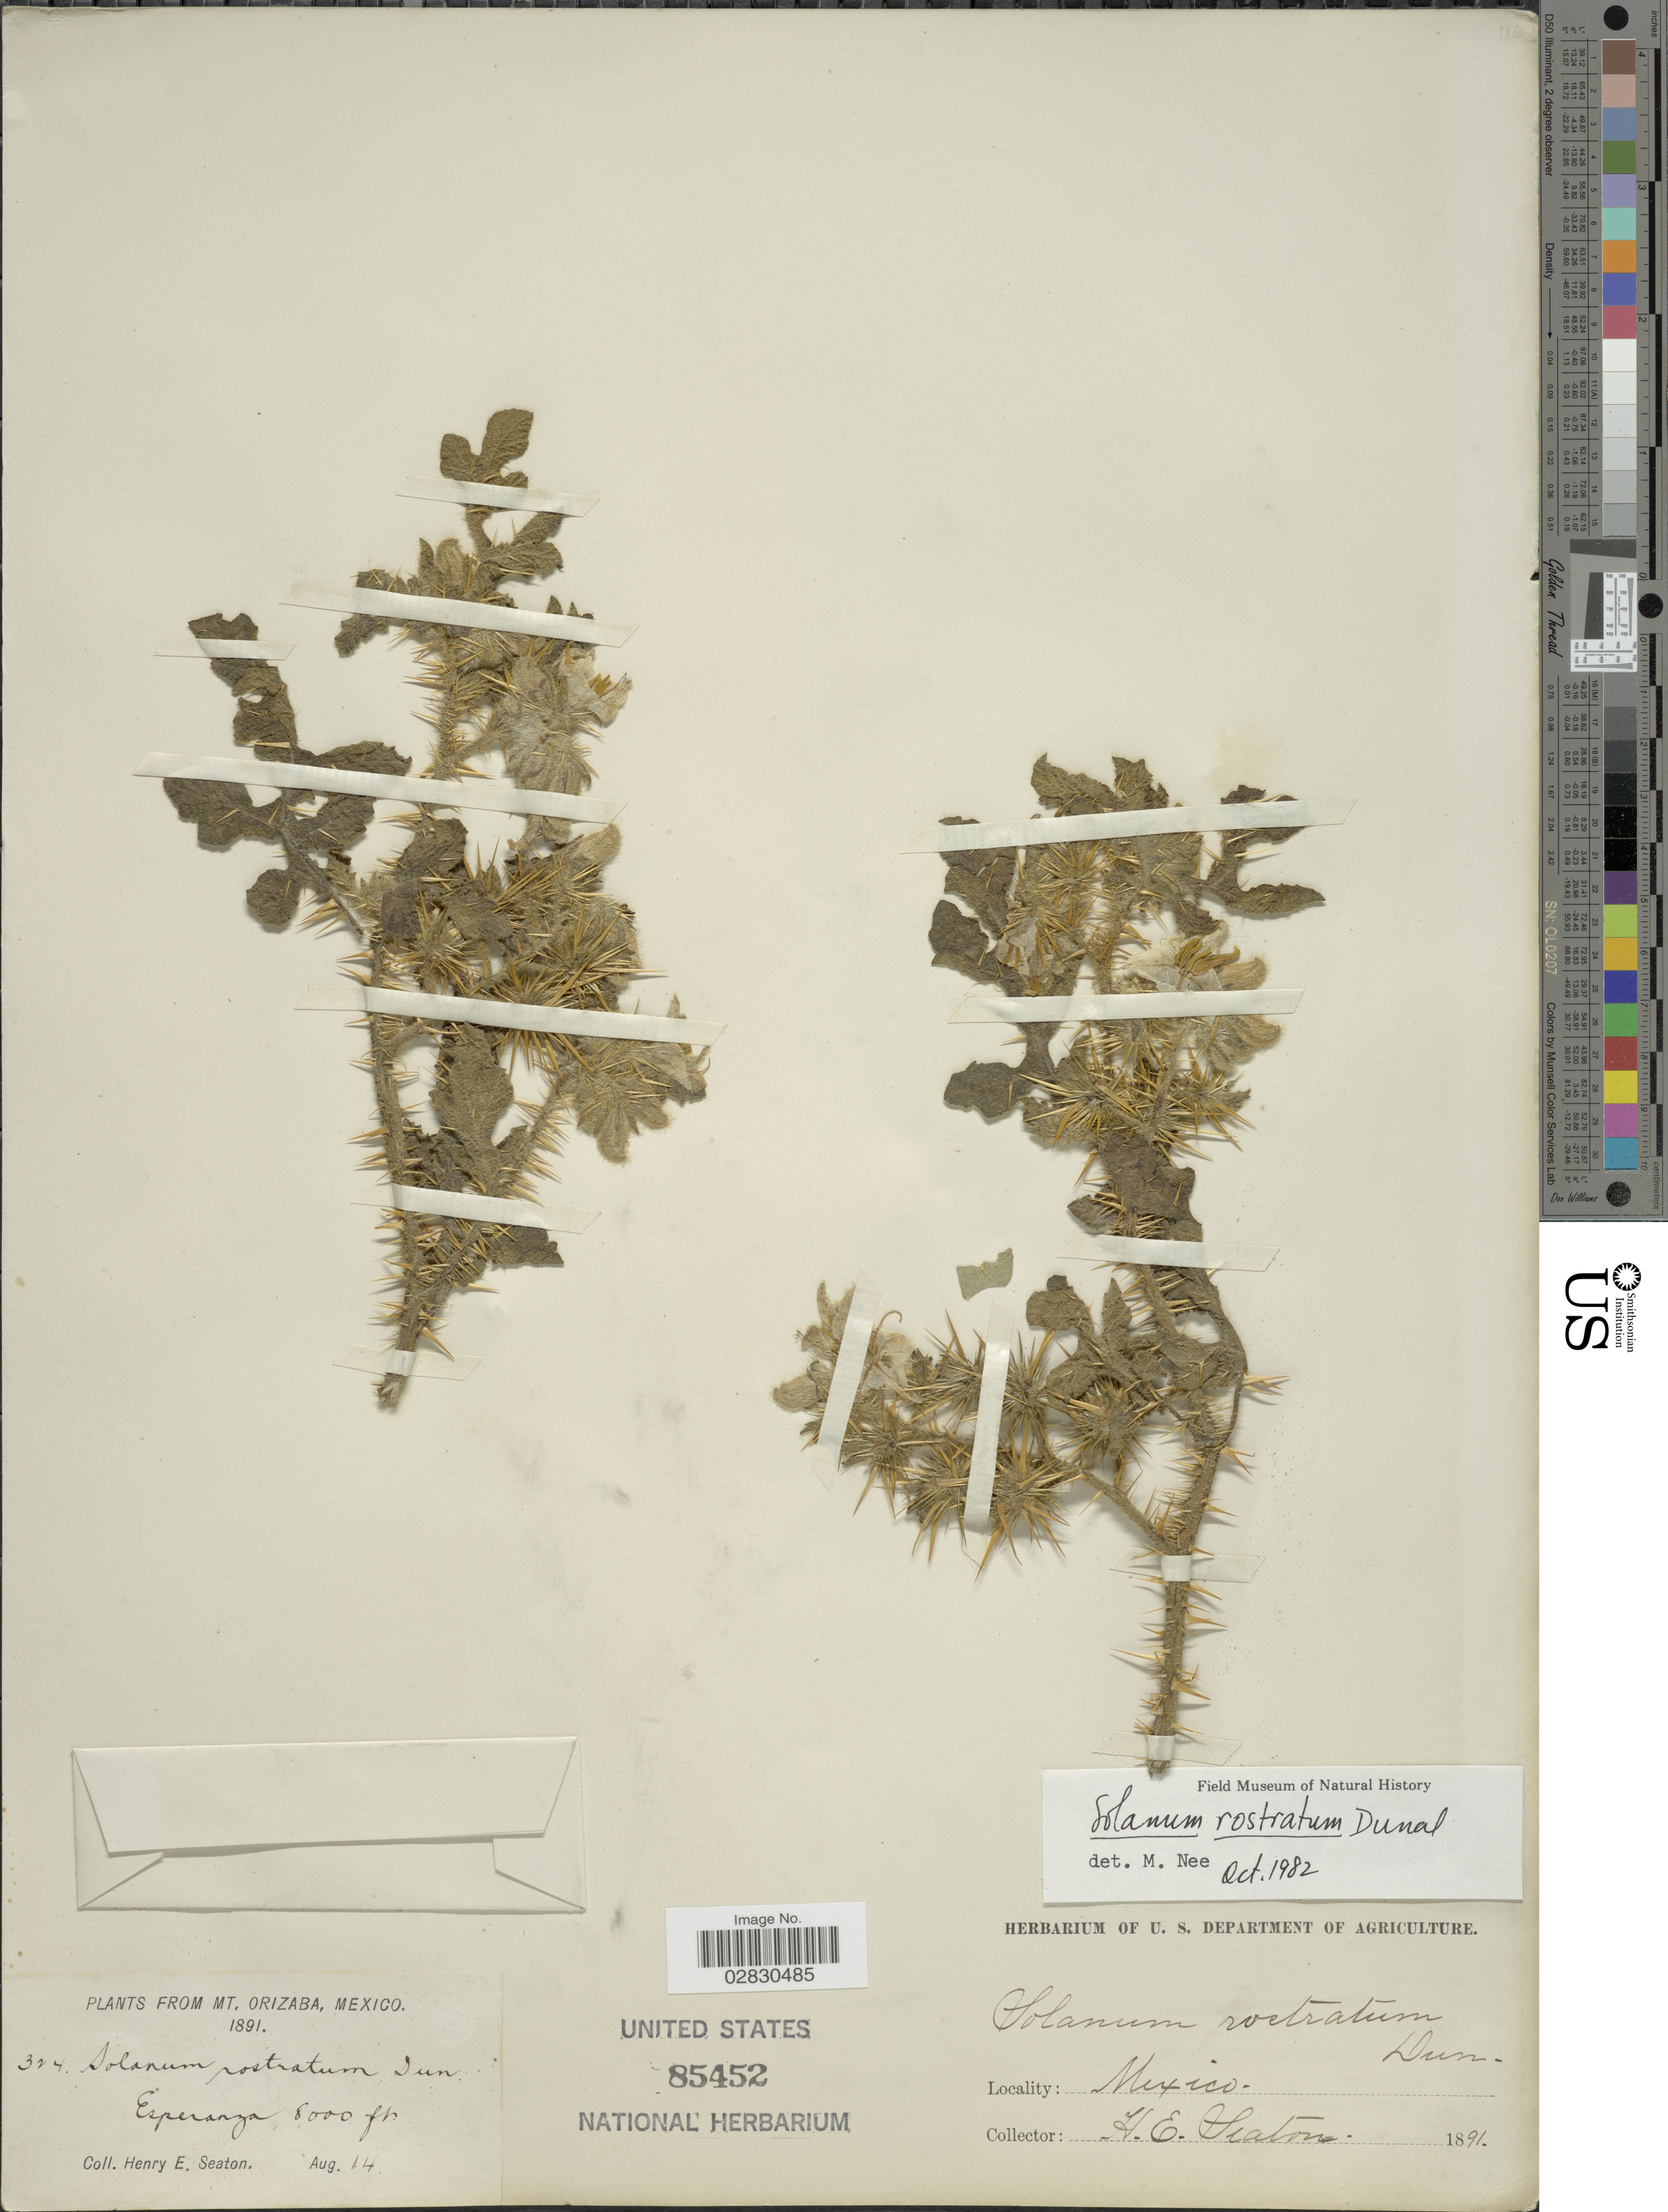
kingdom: Plantae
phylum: Tracheophyta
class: Magnoliopsida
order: Solanales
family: Solanaceae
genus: Solanum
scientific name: Solanum rostratum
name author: Dunal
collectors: H. E. Seaton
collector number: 324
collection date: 1891-07-14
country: Mexico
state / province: Veracruz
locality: Mt. Orizaba. Esperanza.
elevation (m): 2438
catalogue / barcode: US 85452